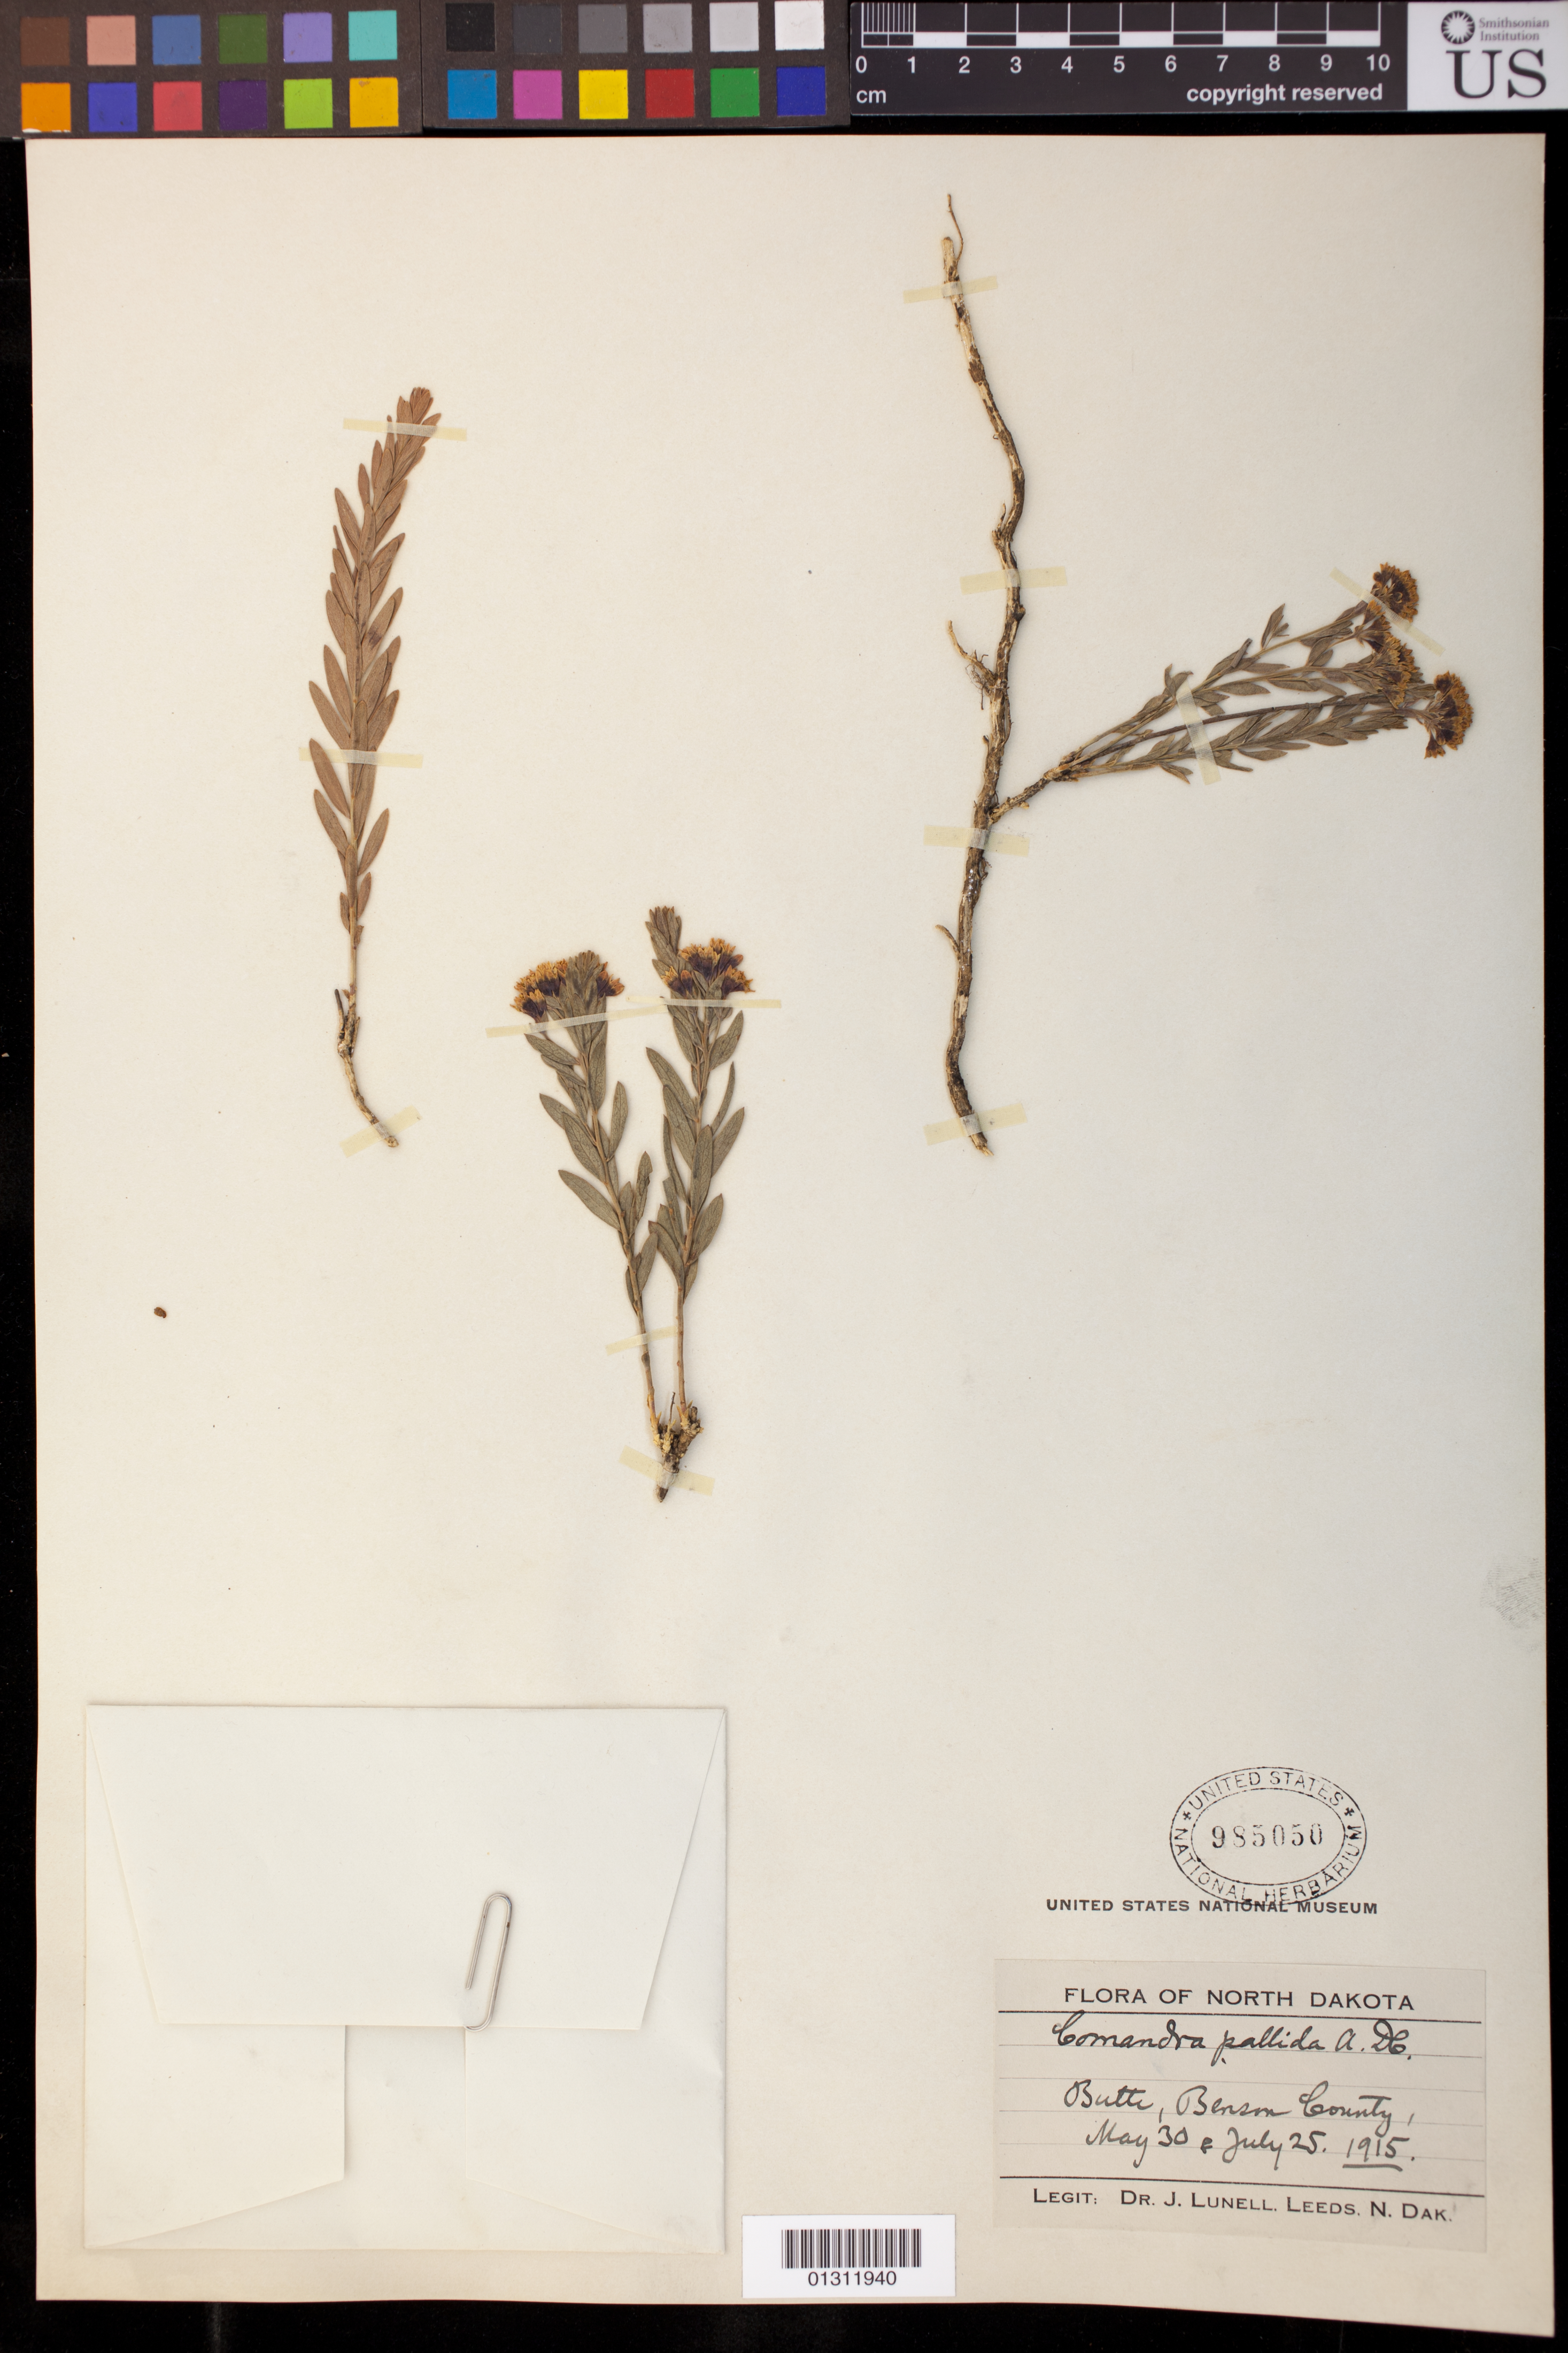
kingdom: Plantae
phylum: Tracheophyta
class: Magnoliopsida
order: Santalales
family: Comandraceae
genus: Comandra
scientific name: Comandra pallida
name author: A. DC.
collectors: J. Lunell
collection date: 1915-05-30,1915-07-25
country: United States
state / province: North Dakota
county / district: Benson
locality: Butte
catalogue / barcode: US 985050